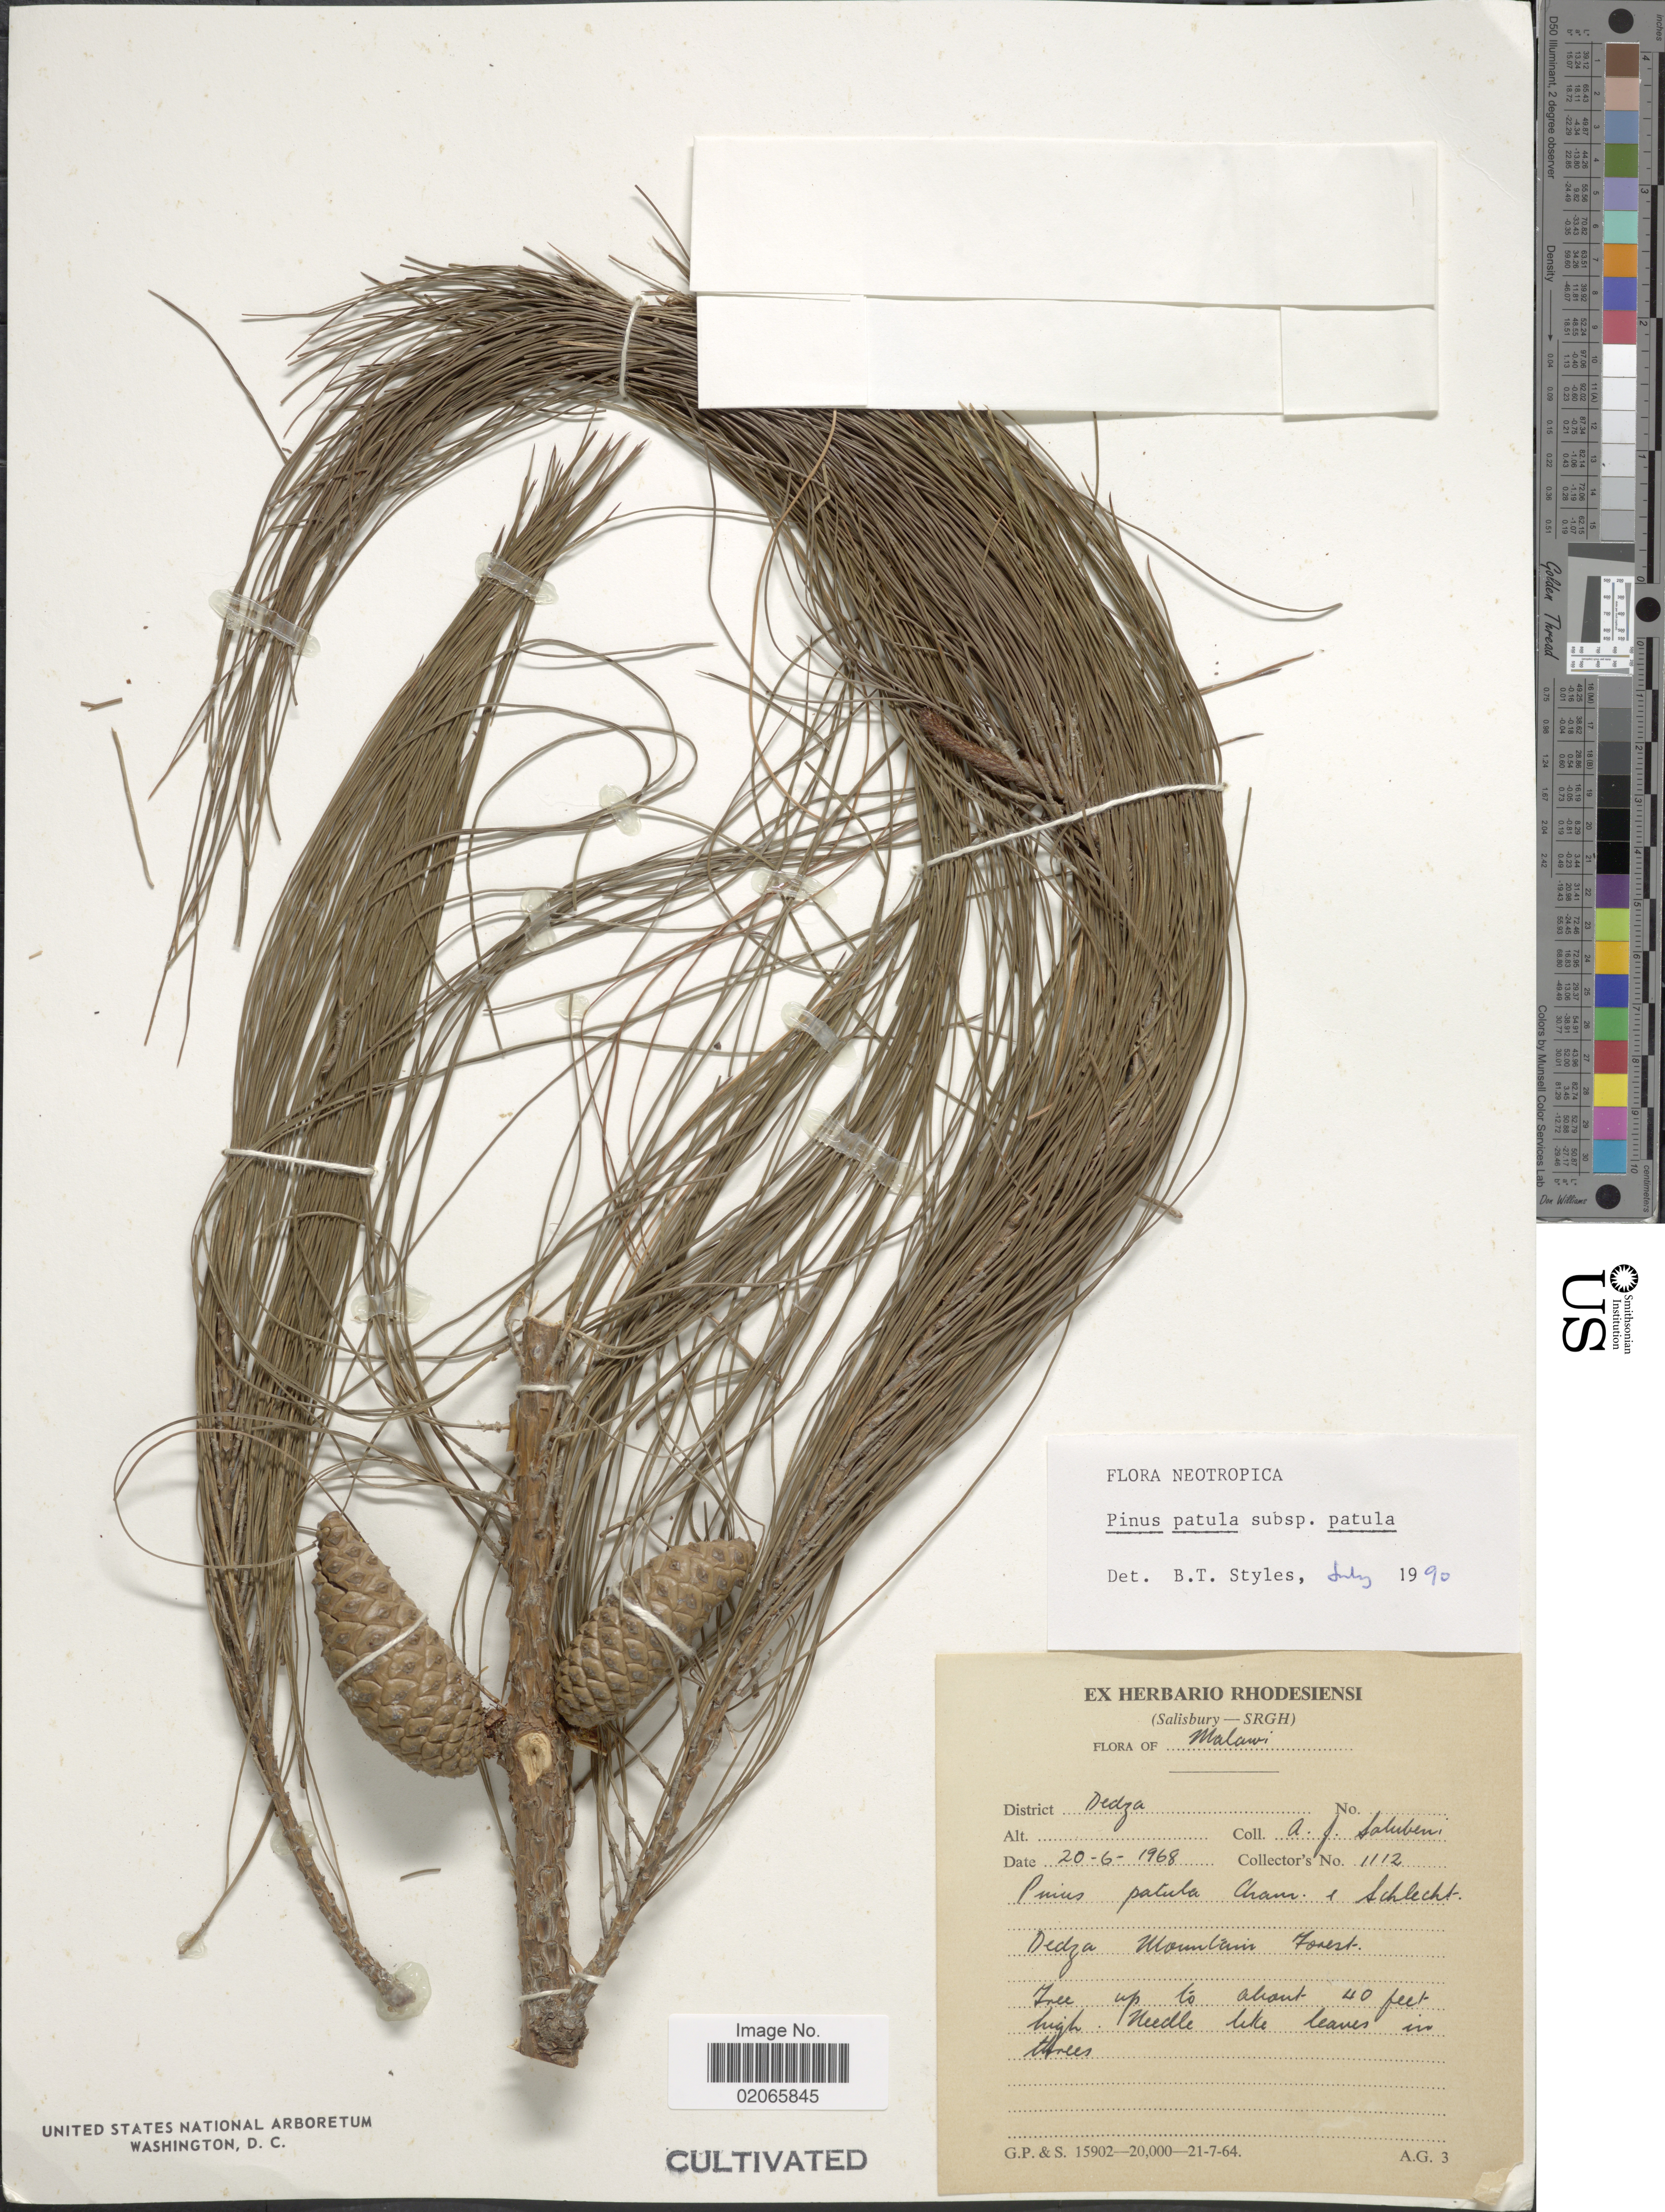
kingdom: Plantae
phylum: Tracheophyta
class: Pinopsida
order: Pinales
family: Pinaceae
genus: Pinus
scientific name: Pinus patula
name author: Schltdl. & Cham.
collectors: A. J. Salubeni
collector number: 1112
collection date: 1968-06-20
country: Malawi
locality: Dedra Mountain Forest